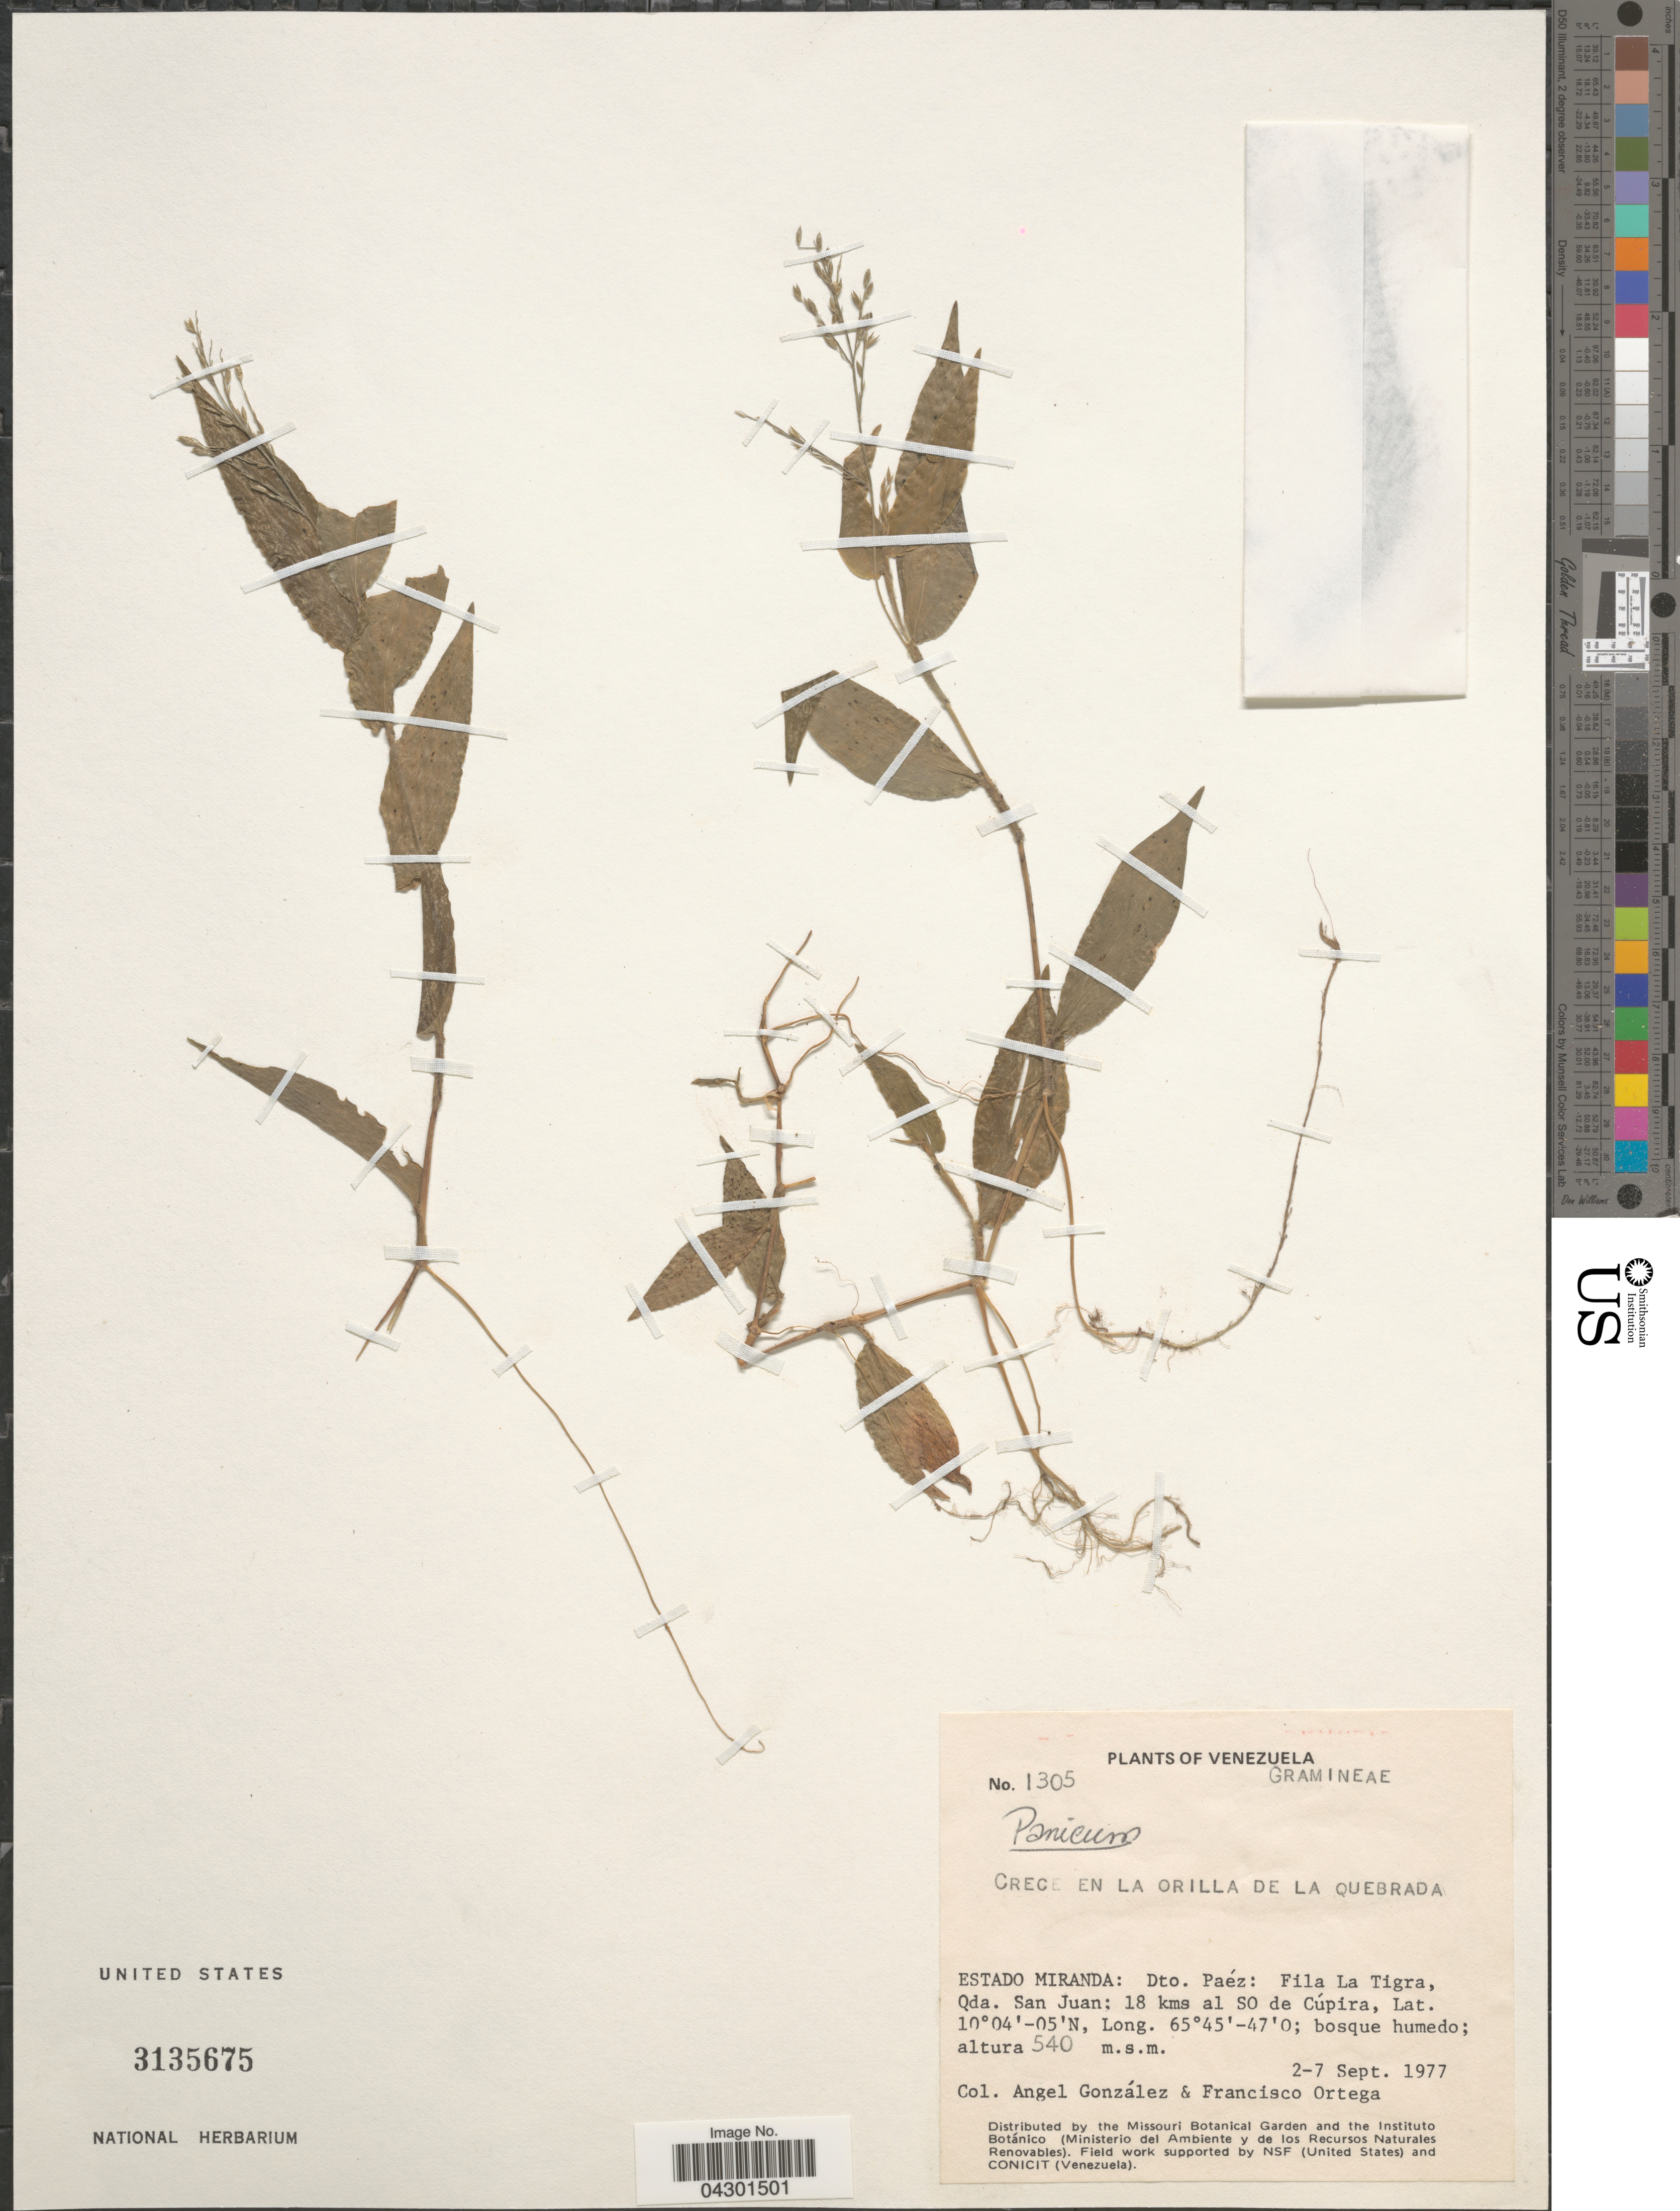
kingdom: Plantae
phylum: Tracheophyta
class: Liliopsida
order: Poales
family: Poaceae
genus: Panicum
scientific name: Panicum sp.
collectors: A. C. González & F. J. Ortega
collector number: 1305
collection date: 1977-09-02/1977-09-07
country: Venezuela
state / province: Miranda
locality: Dto. Paéz: Fila La Tigra, Qda. San Juan; 18 kms al SO de Cúpira.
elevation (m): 540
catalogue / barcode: US 3135675